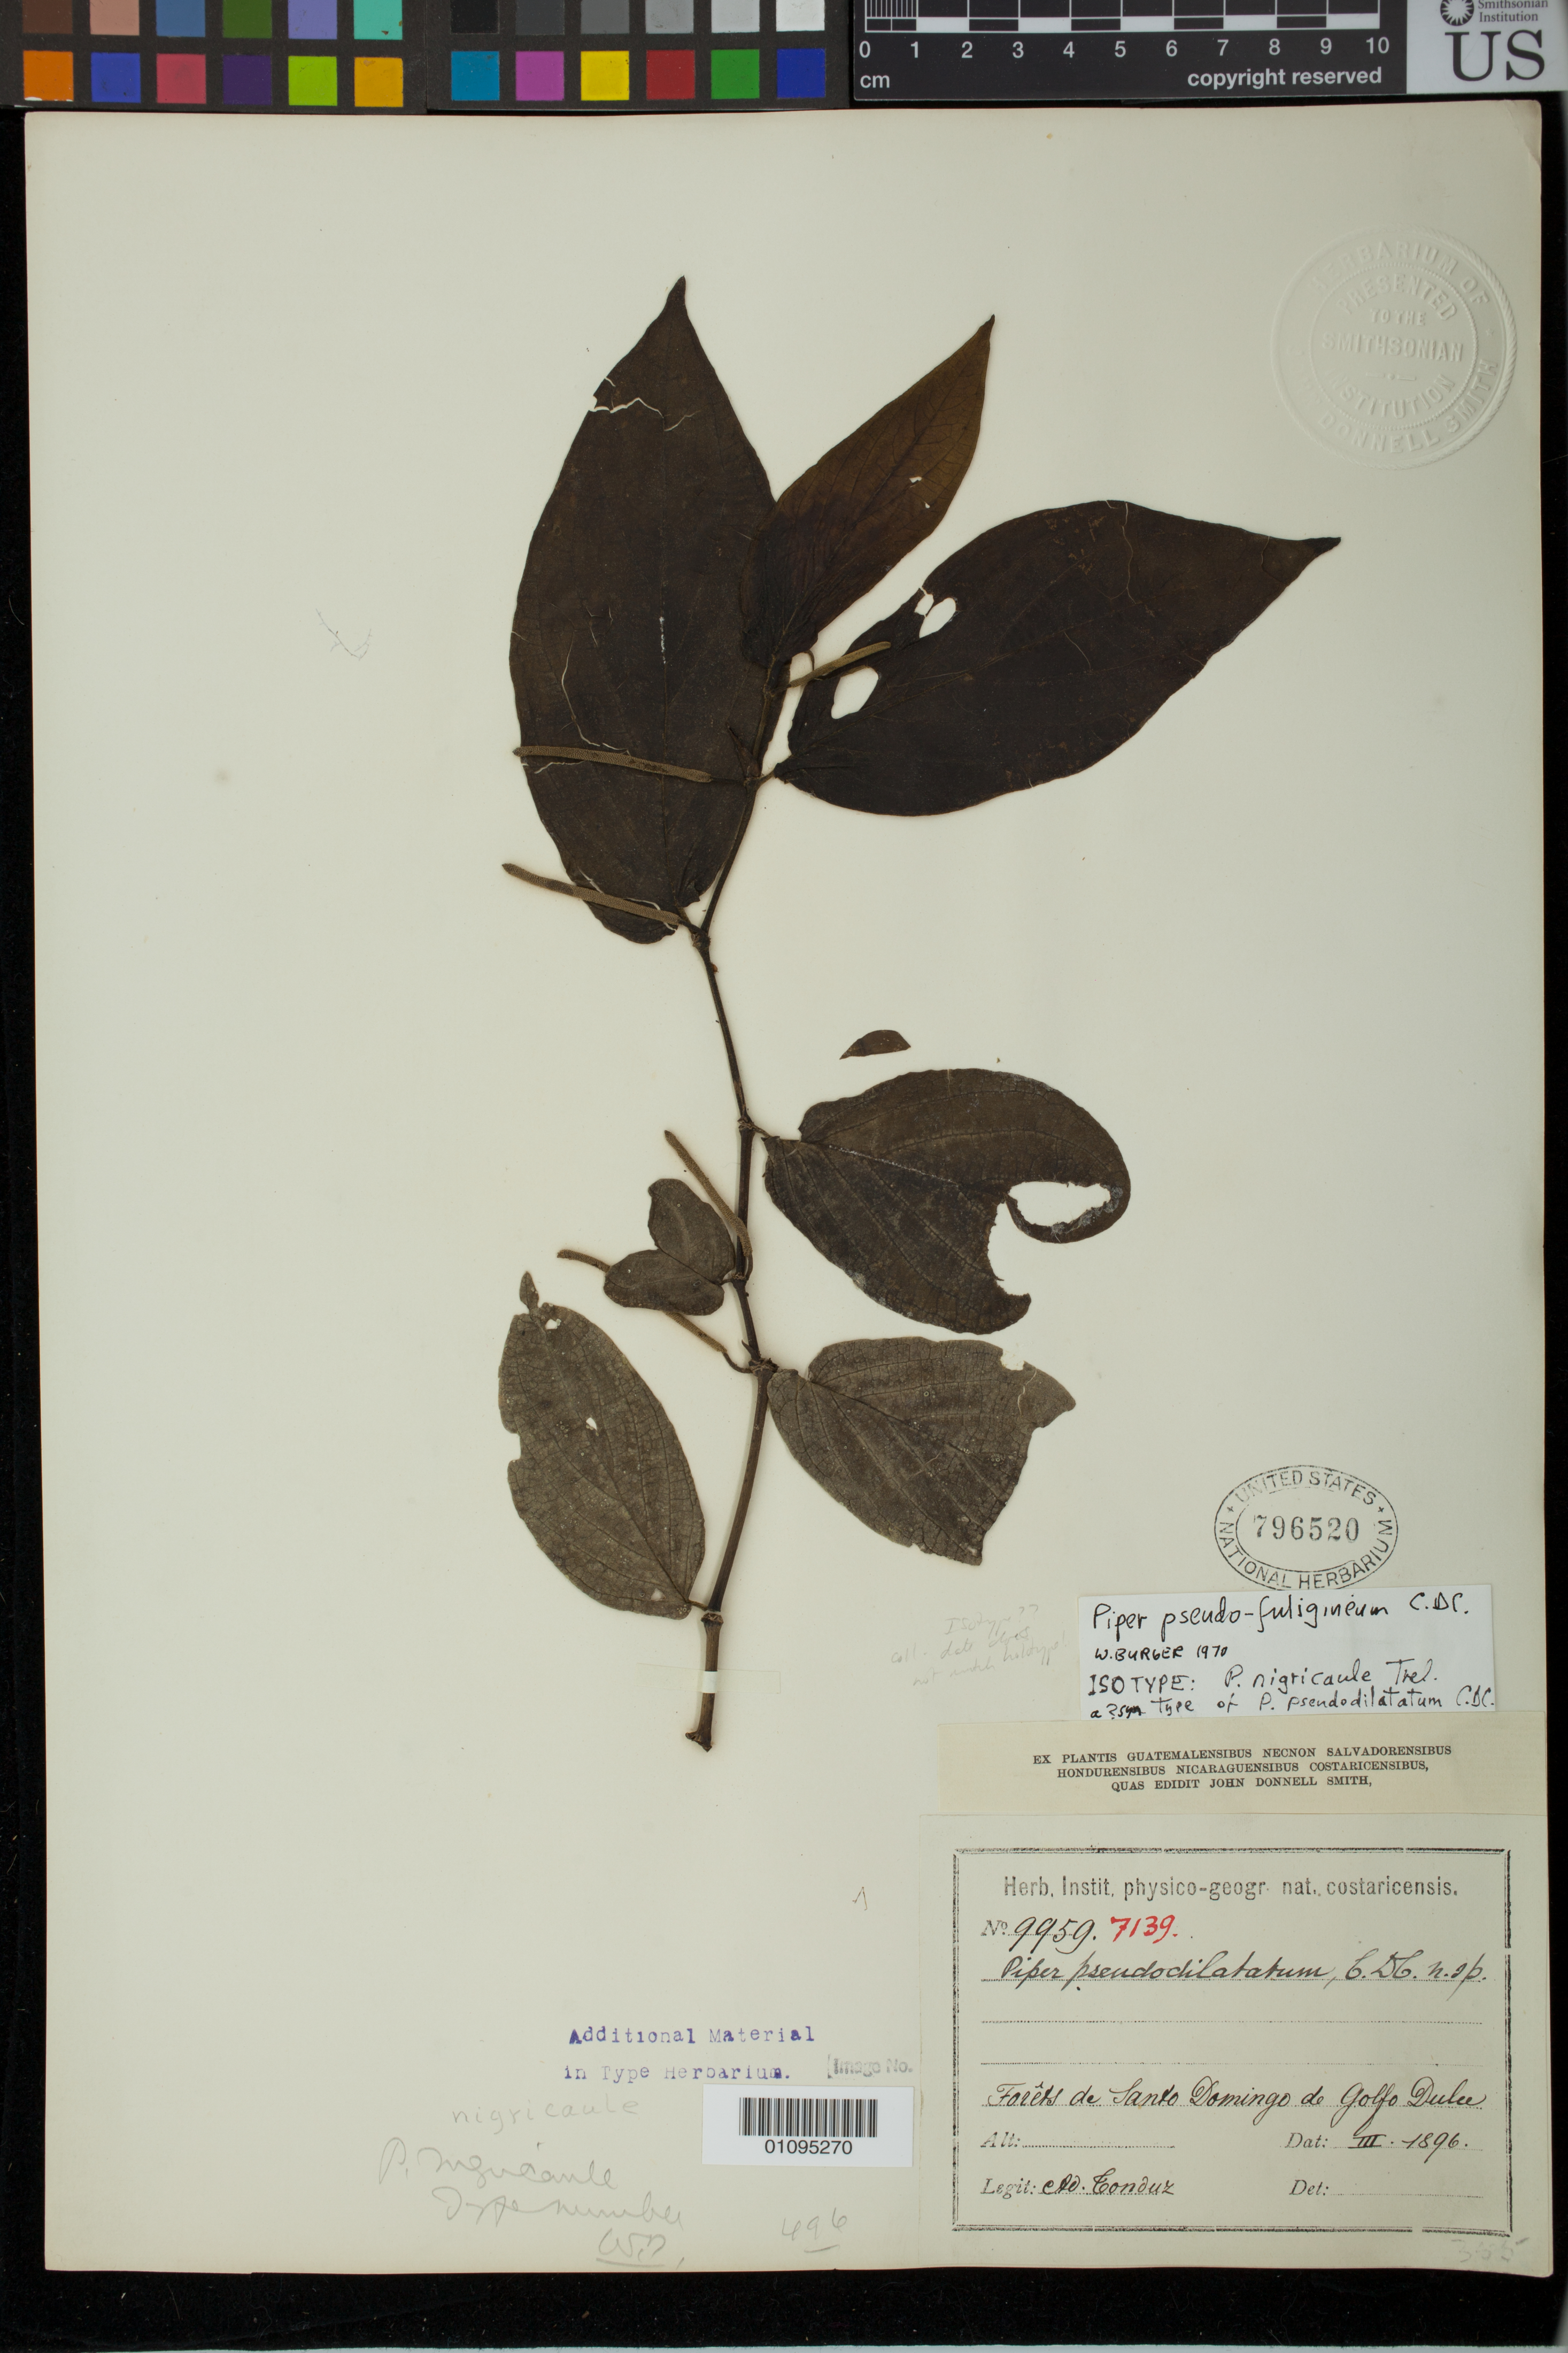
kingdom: Plantae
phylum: Tracheophyta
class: Magnoliopsida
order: Piperales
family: Piperaceae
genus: Piper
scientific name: Piper nigricaule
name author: Trel.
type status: Possible Isotype; Syntype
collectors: A. Tonduz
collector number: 9959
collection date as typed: Mar 1896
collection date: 1896-03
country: Costa Rica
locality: Forets de Santo Domingo de Golfo Dulce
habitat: Forest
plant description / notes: Date on this sheet is different from the other sheet.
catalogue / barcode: US 796520